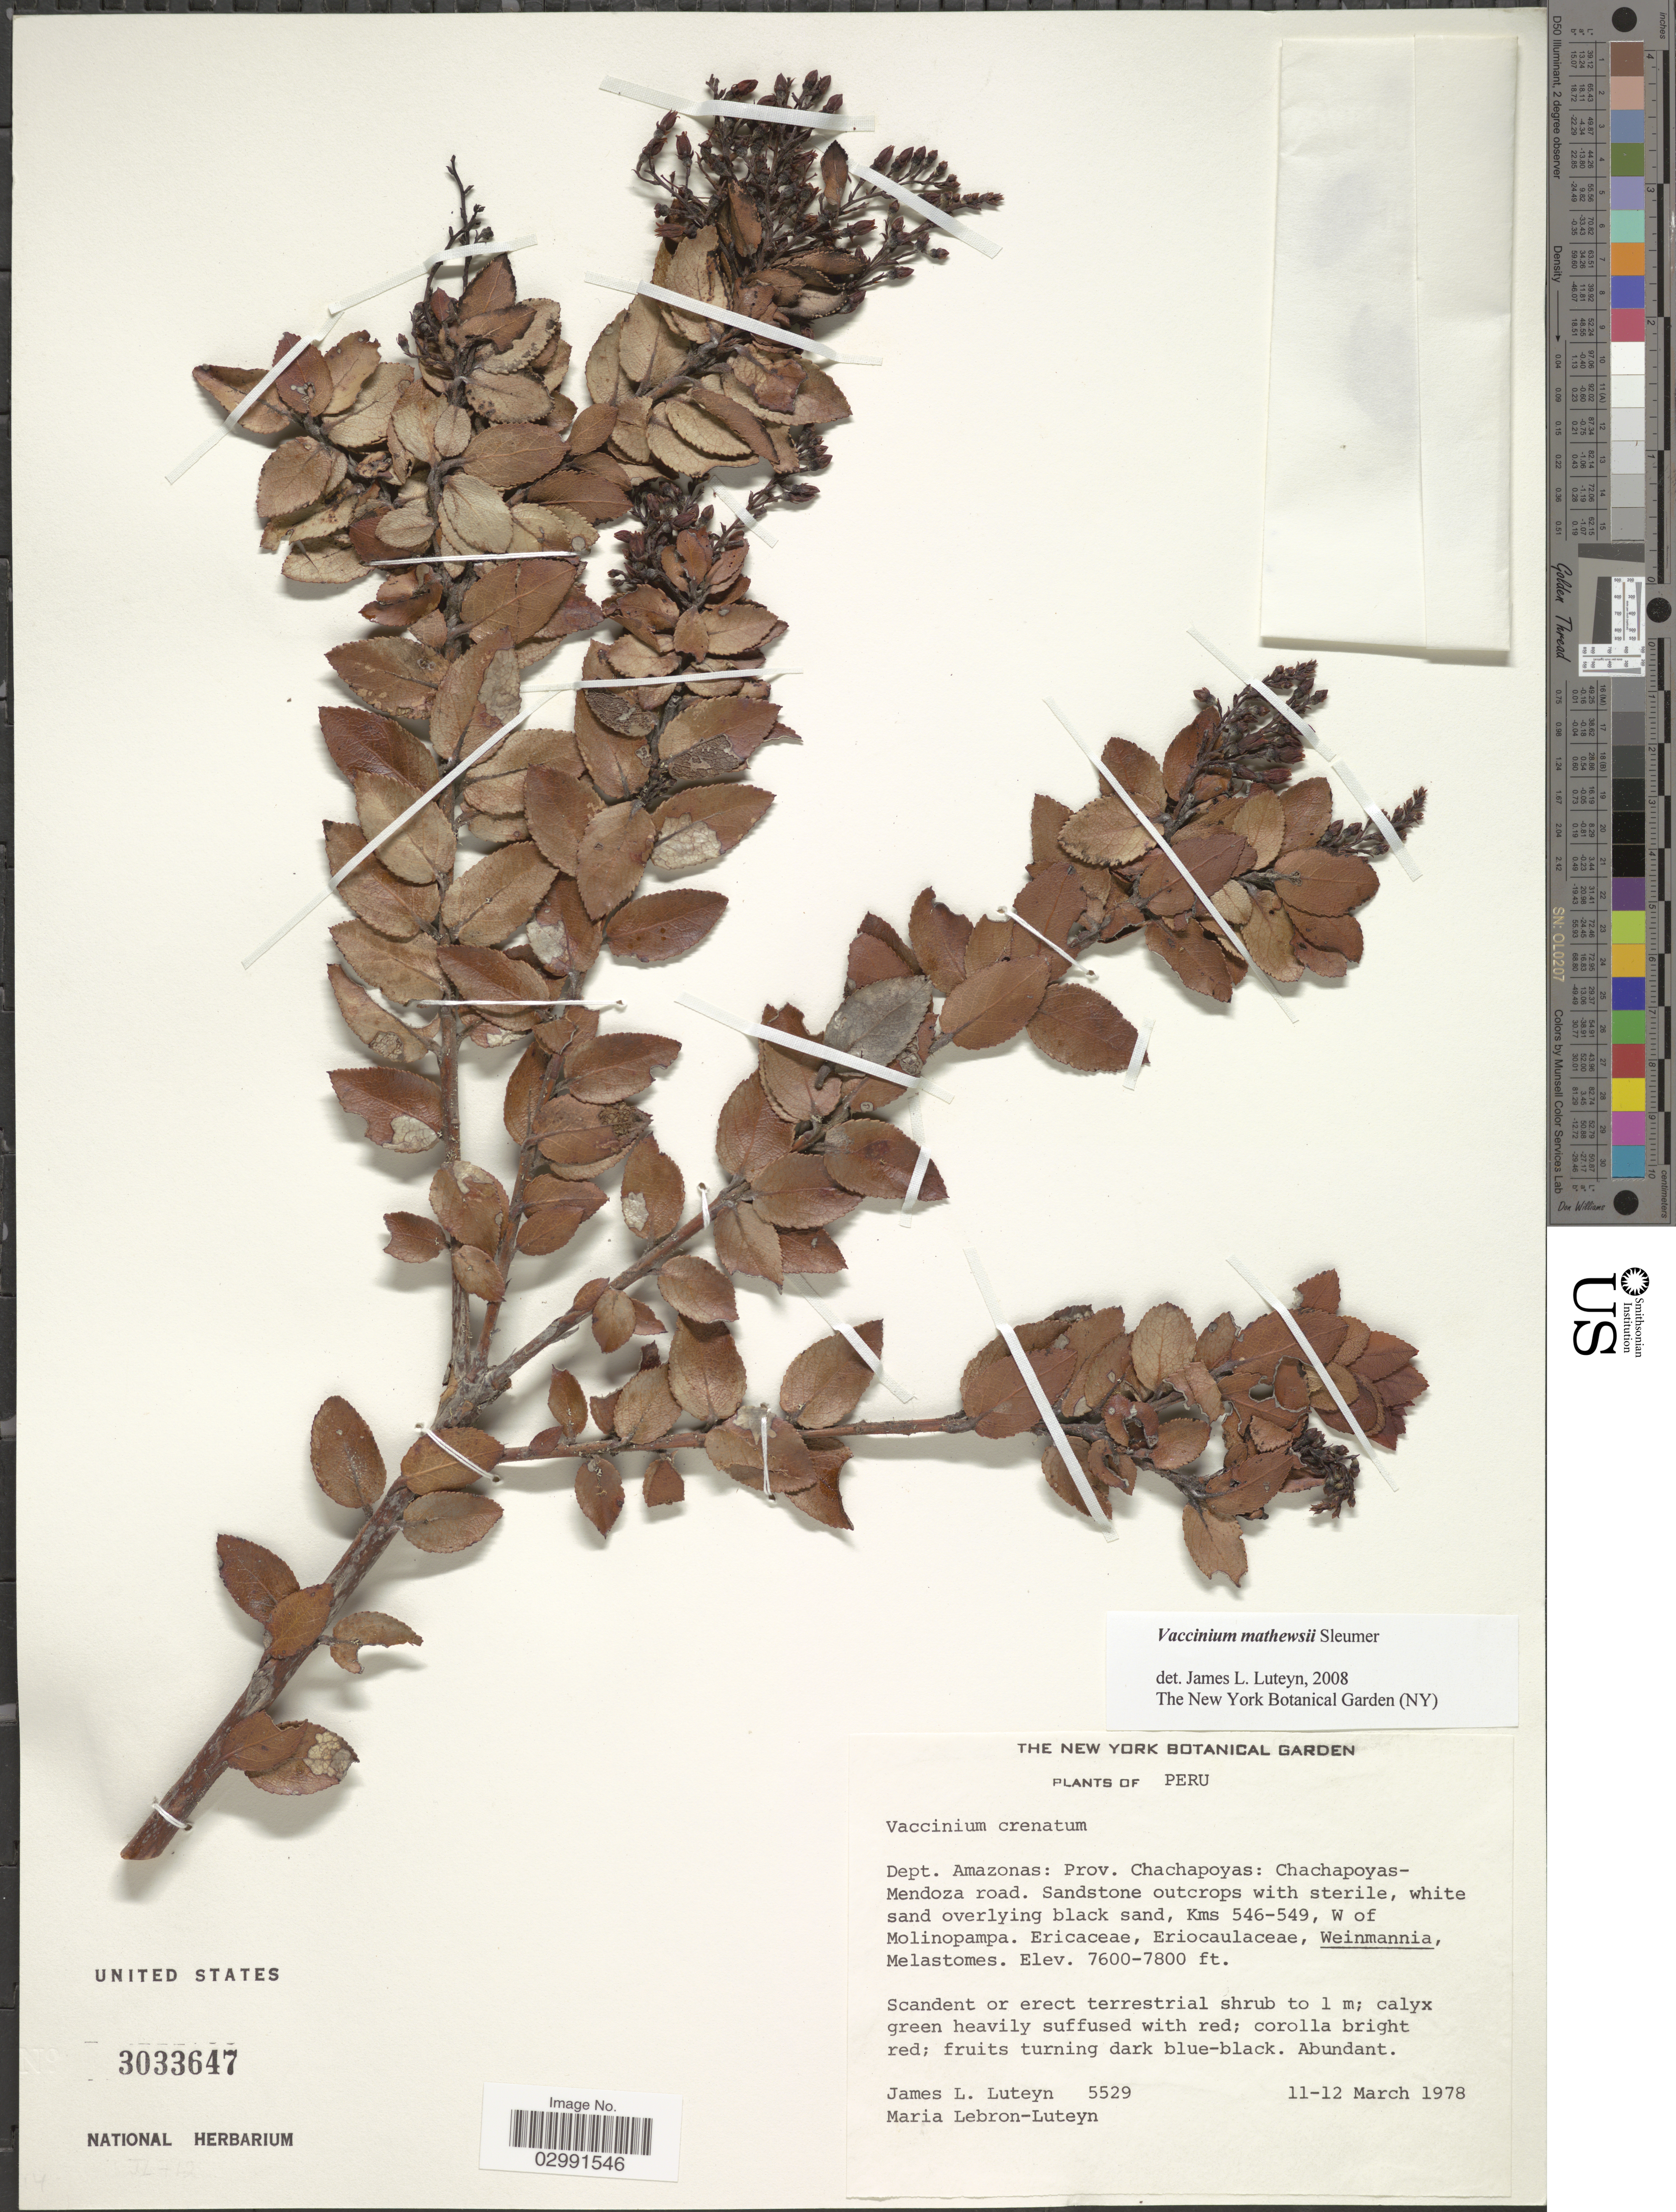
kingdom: Plantae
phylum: Tracheophyta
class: Magnoliopsida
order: Ericales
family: Ericaceae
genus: Vaccinium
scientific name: Vaccinium mathewsii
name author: Sleumer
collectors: J. Luteyn & M. L. Lebrón-Luteyn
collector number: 5529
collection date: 1978-03-11/1978-03-12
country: Peru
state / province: Amazonas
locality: Dept. Amazonas: Prov. Chachapoyas: Chachapoyas-Mendoza road. Kms 546-549, W of Molinopampa.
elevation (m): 2316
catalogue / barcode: US 3033647